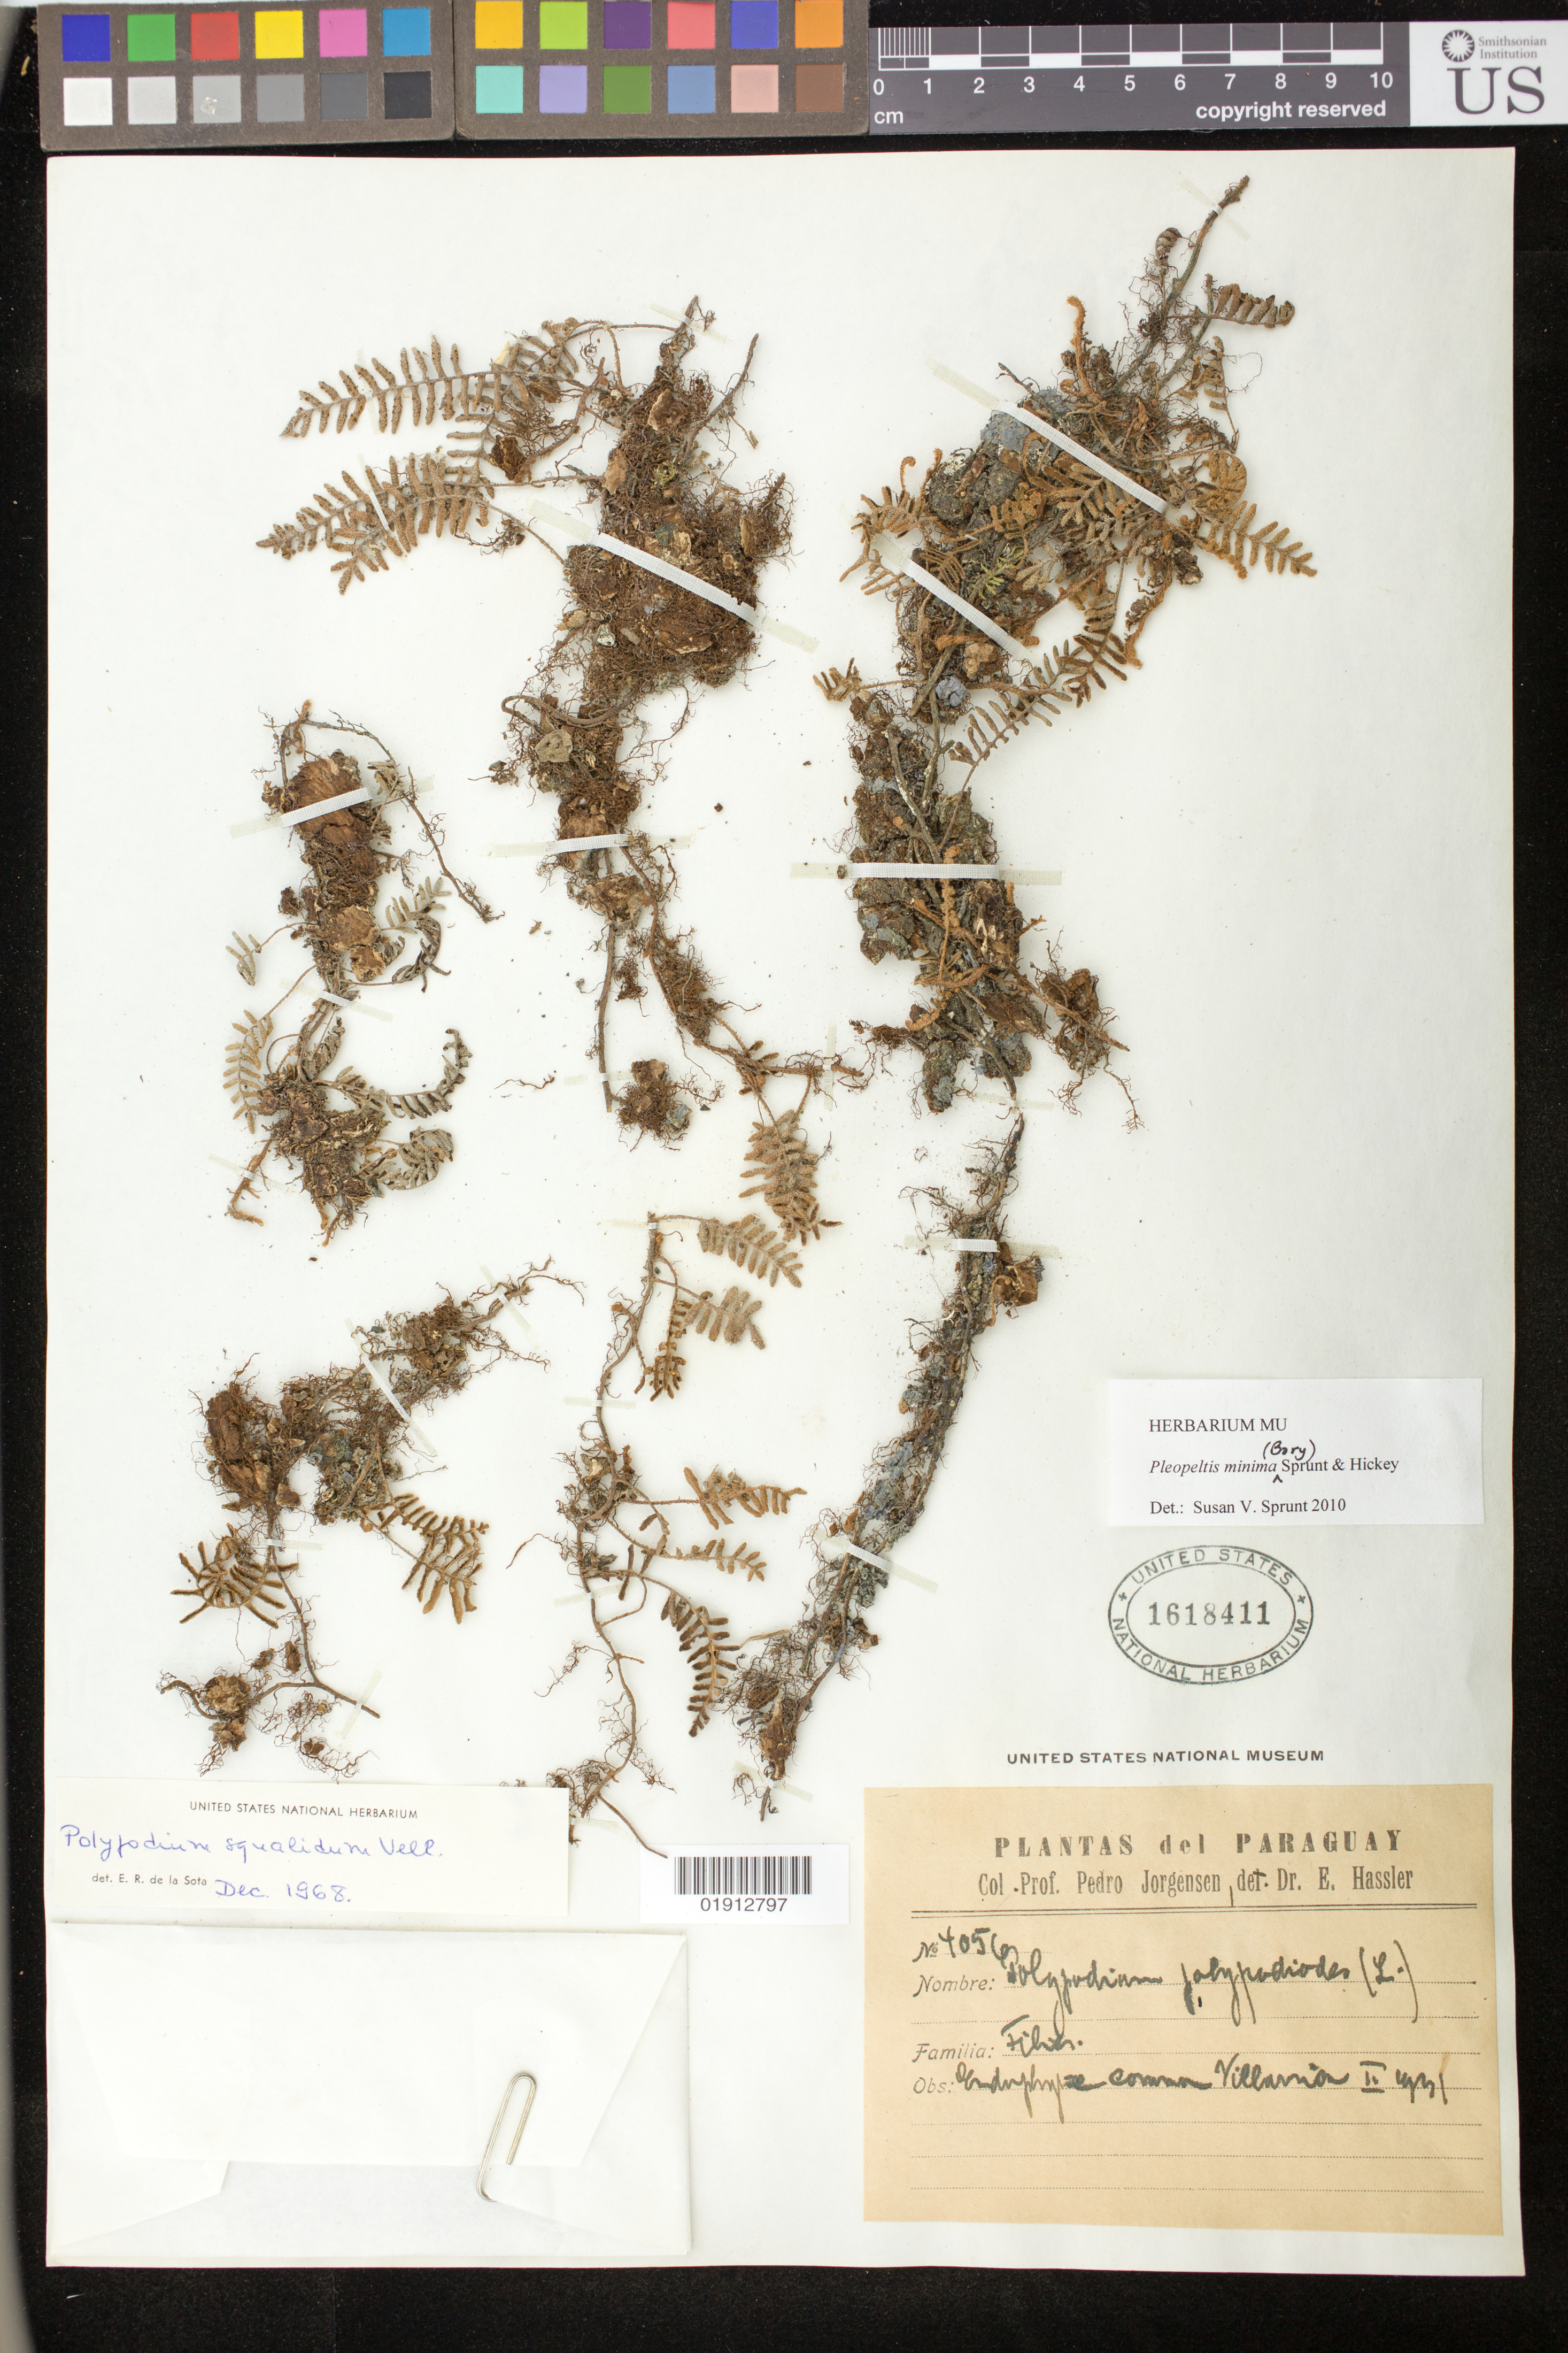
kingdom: Plantae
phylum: Tracheophyta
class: Polypodiopsida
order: Polypodiales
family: Polypodiaceae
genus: Pleopeltis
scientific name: Pleopeltis minima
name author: (Bory) J. Prado & R. Y. Hirai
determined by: Sprunt, S. V.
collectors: P. Jorgensen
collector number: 4056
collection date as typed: Feb 1931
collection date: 1931-02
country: Paraguay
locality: Villaviencia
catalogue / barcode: US 1618411